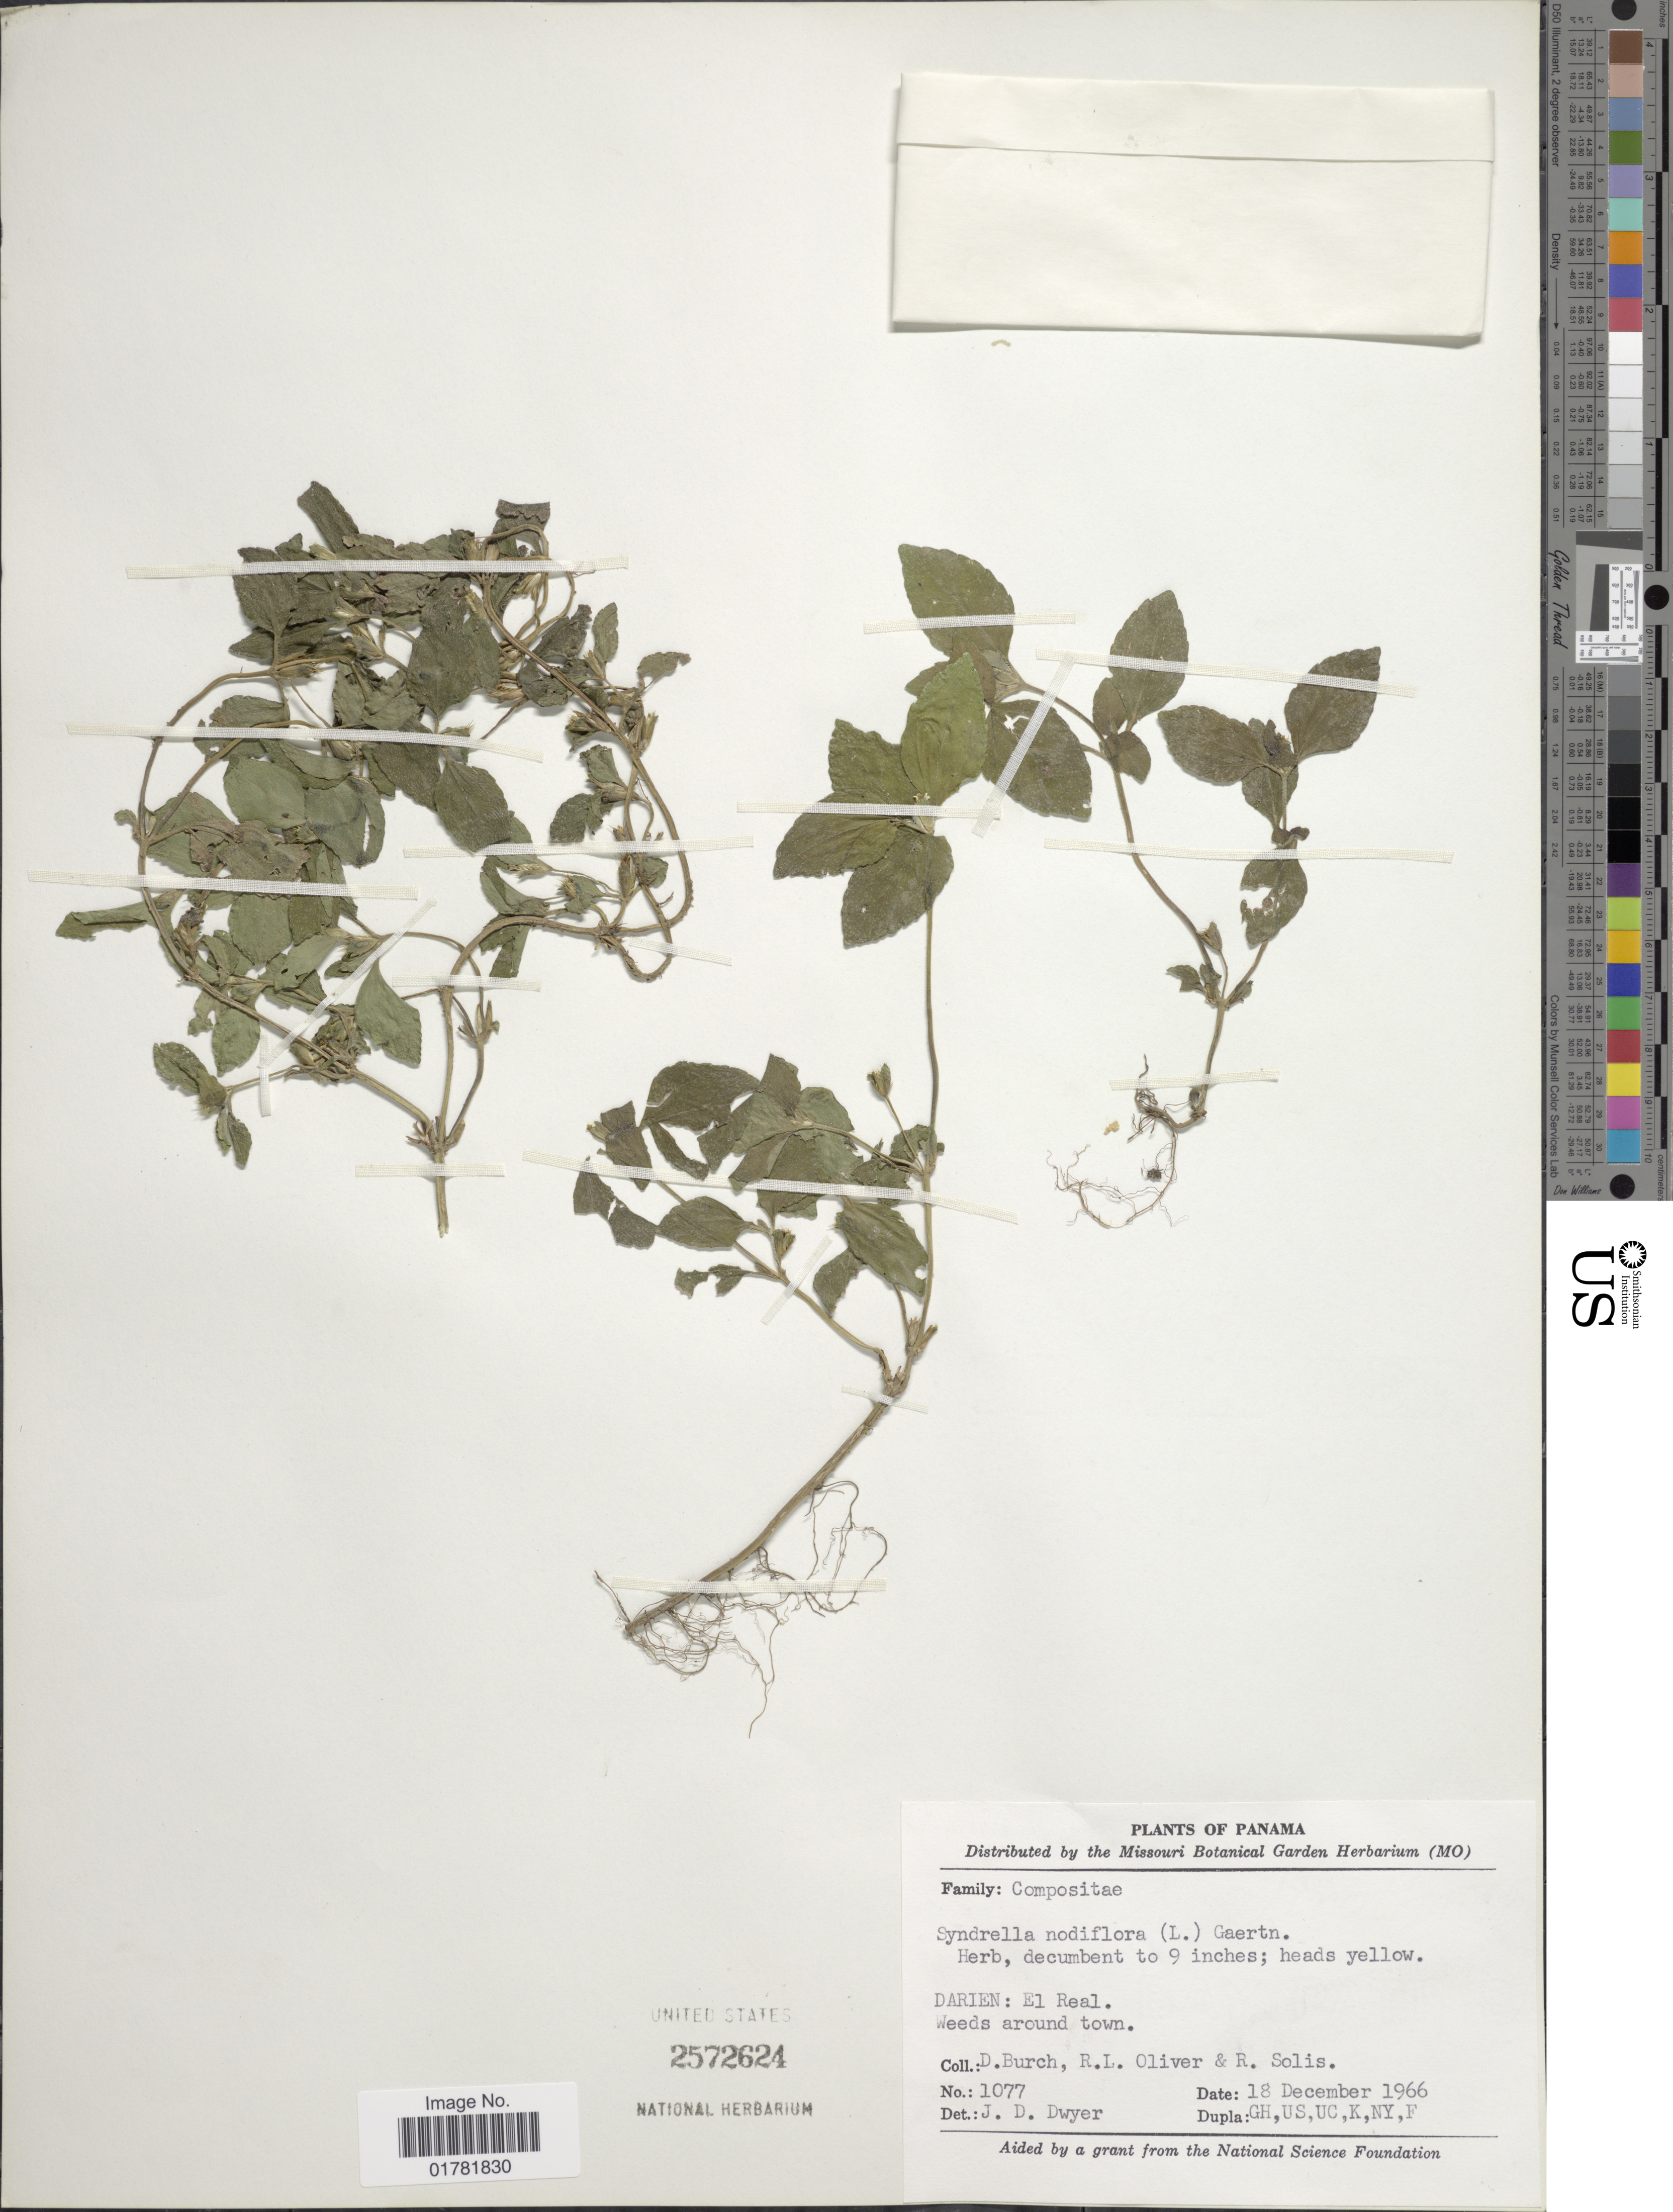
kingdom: Plantae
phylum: Tracheophyta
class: Magnoliopsida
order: Asterales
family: Asteraceae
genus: Synedrella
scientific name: Synedrella nodiflora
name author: (L.) Gaertn.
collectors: D. Burch, R. Oliver & R. Solis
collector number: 1077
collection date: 1966-12-18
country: Panama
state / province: Darién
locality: El Real, Weeds around town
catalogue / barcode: US 2572624